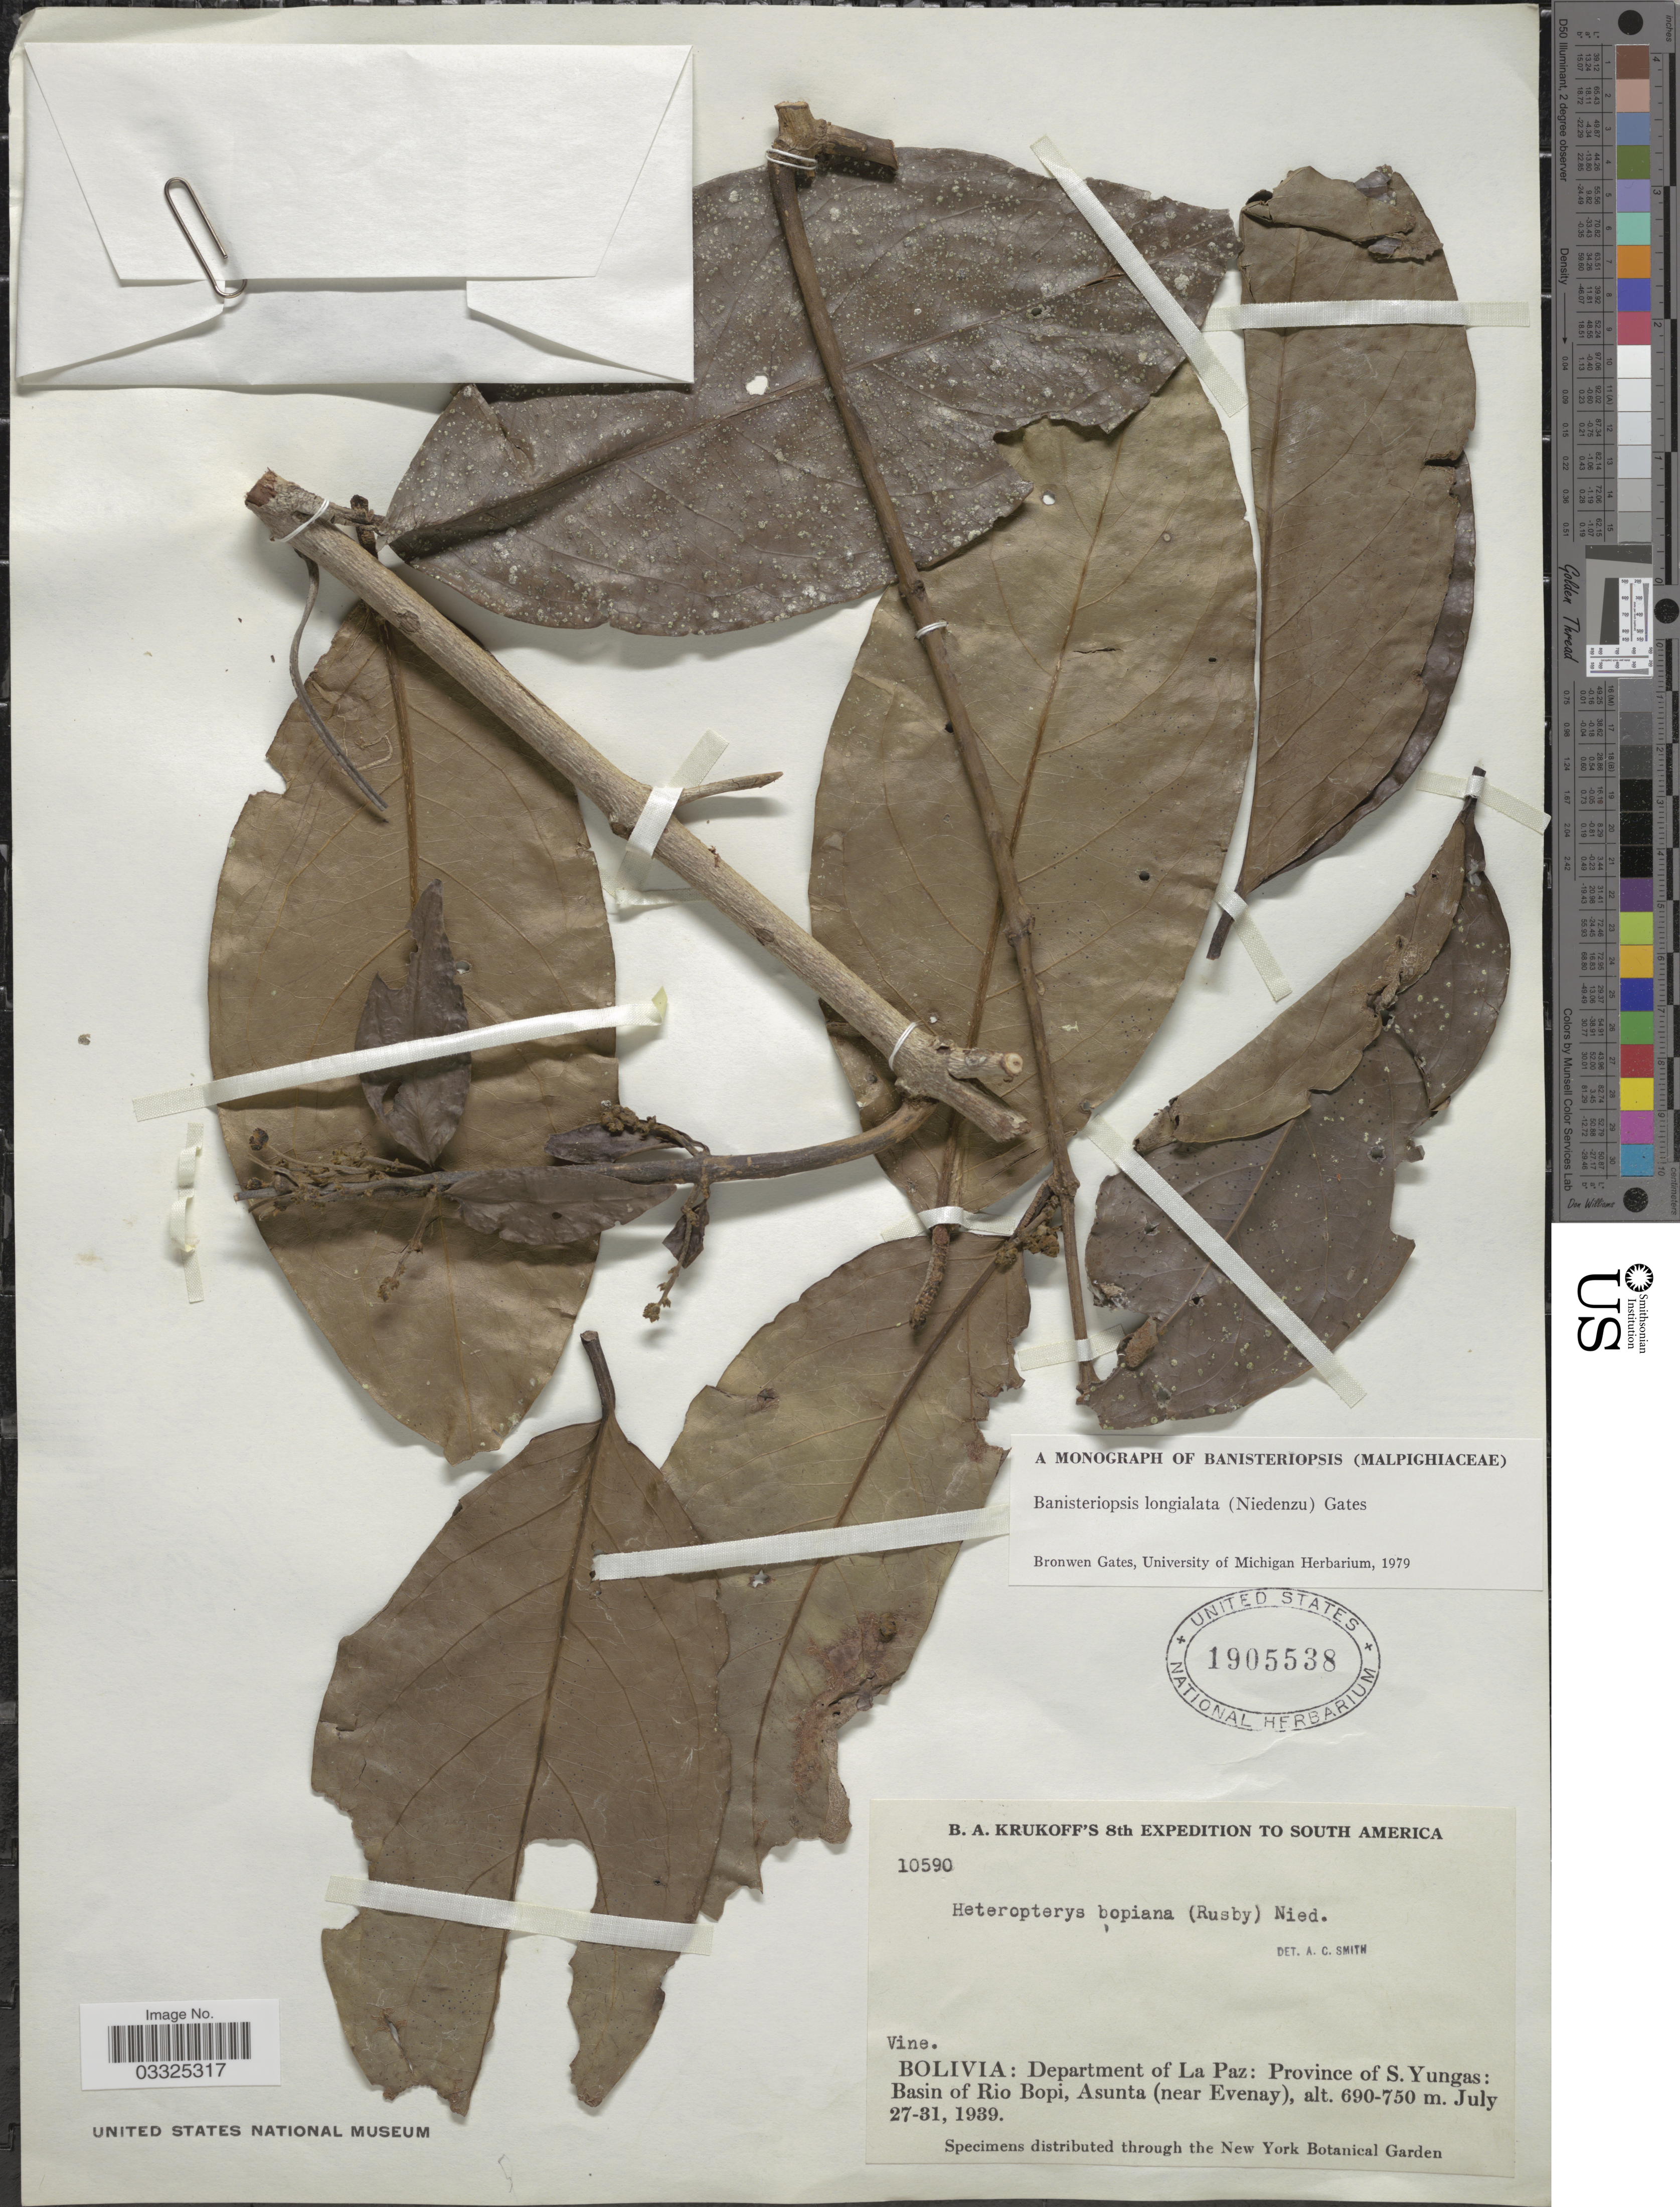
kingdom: Plantae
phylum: Tracheophyta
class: Magnoliopsida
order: Malpighiales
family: Malpighiaceae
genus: Banisteriopsis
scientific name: Banisteriopsis longialata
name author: (Nied.) B. Gates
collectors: B. A. Krukoff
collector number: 10590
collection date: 1939-07-27/1939-07-31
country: Bolivia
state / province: La Paz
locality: Department of La Paz: Province of S. Yungas: Basin of Rio Bopi, Asunta (near Evenay).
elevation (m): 690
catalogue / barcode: US 1905538